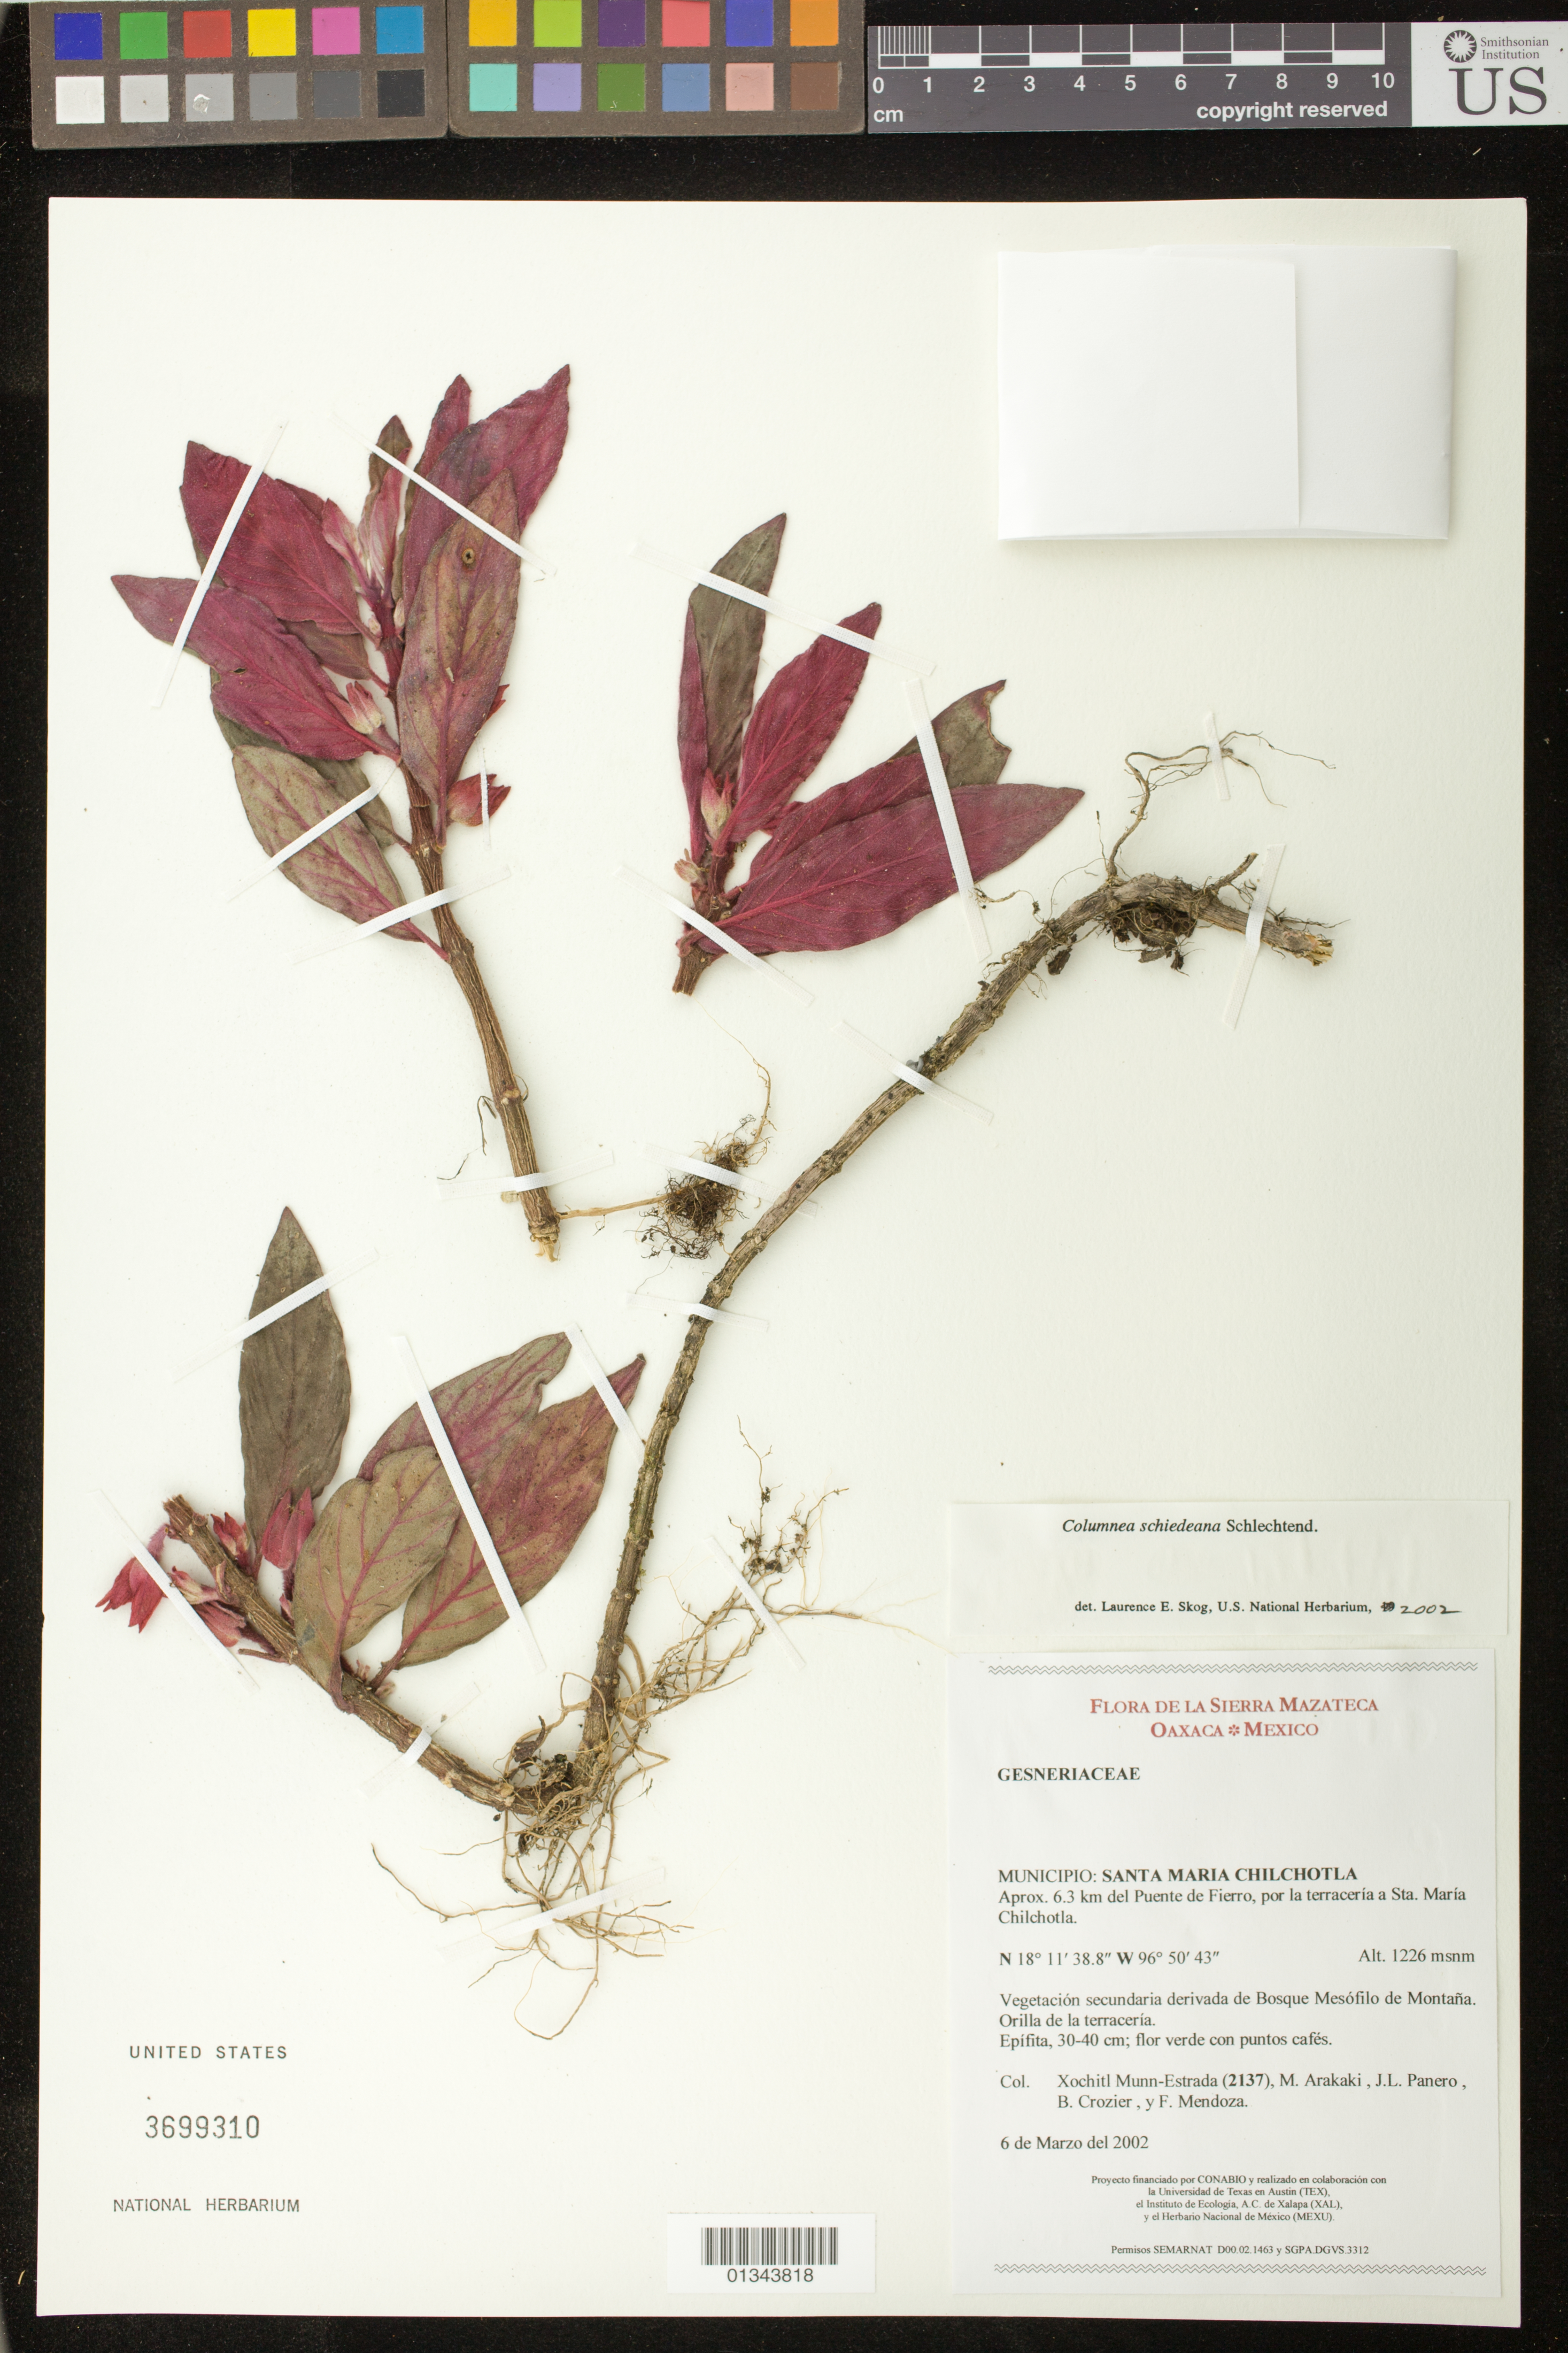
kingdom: Plantae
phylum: Tracheophyta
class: Magnoliopsida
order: Lamiales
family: Gesneriaceae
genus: Columnea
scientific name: Columnea schiedeana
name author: Schltdl.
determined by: Skog, Laurence E.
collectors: X. Munn-Estrada, M. Arakaki, J. L. Panero, B. Crozier & F. Mendoza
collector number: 2137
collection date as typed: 6 de Marzo del 2002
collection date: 2002-03-06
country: Mexico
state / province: Oaxaca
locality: Aproximadamente 7 km del Puente de Fierro, por la terraceria a Sta. Maria Chilchotla.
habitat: Vegetacion secundaria derivada de Bosque Mesofilo de Montana. Orilla de la terraceria.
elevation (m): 1226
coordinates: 18 11 38.8 N, 96 50 43 W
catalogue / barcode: US 3699310